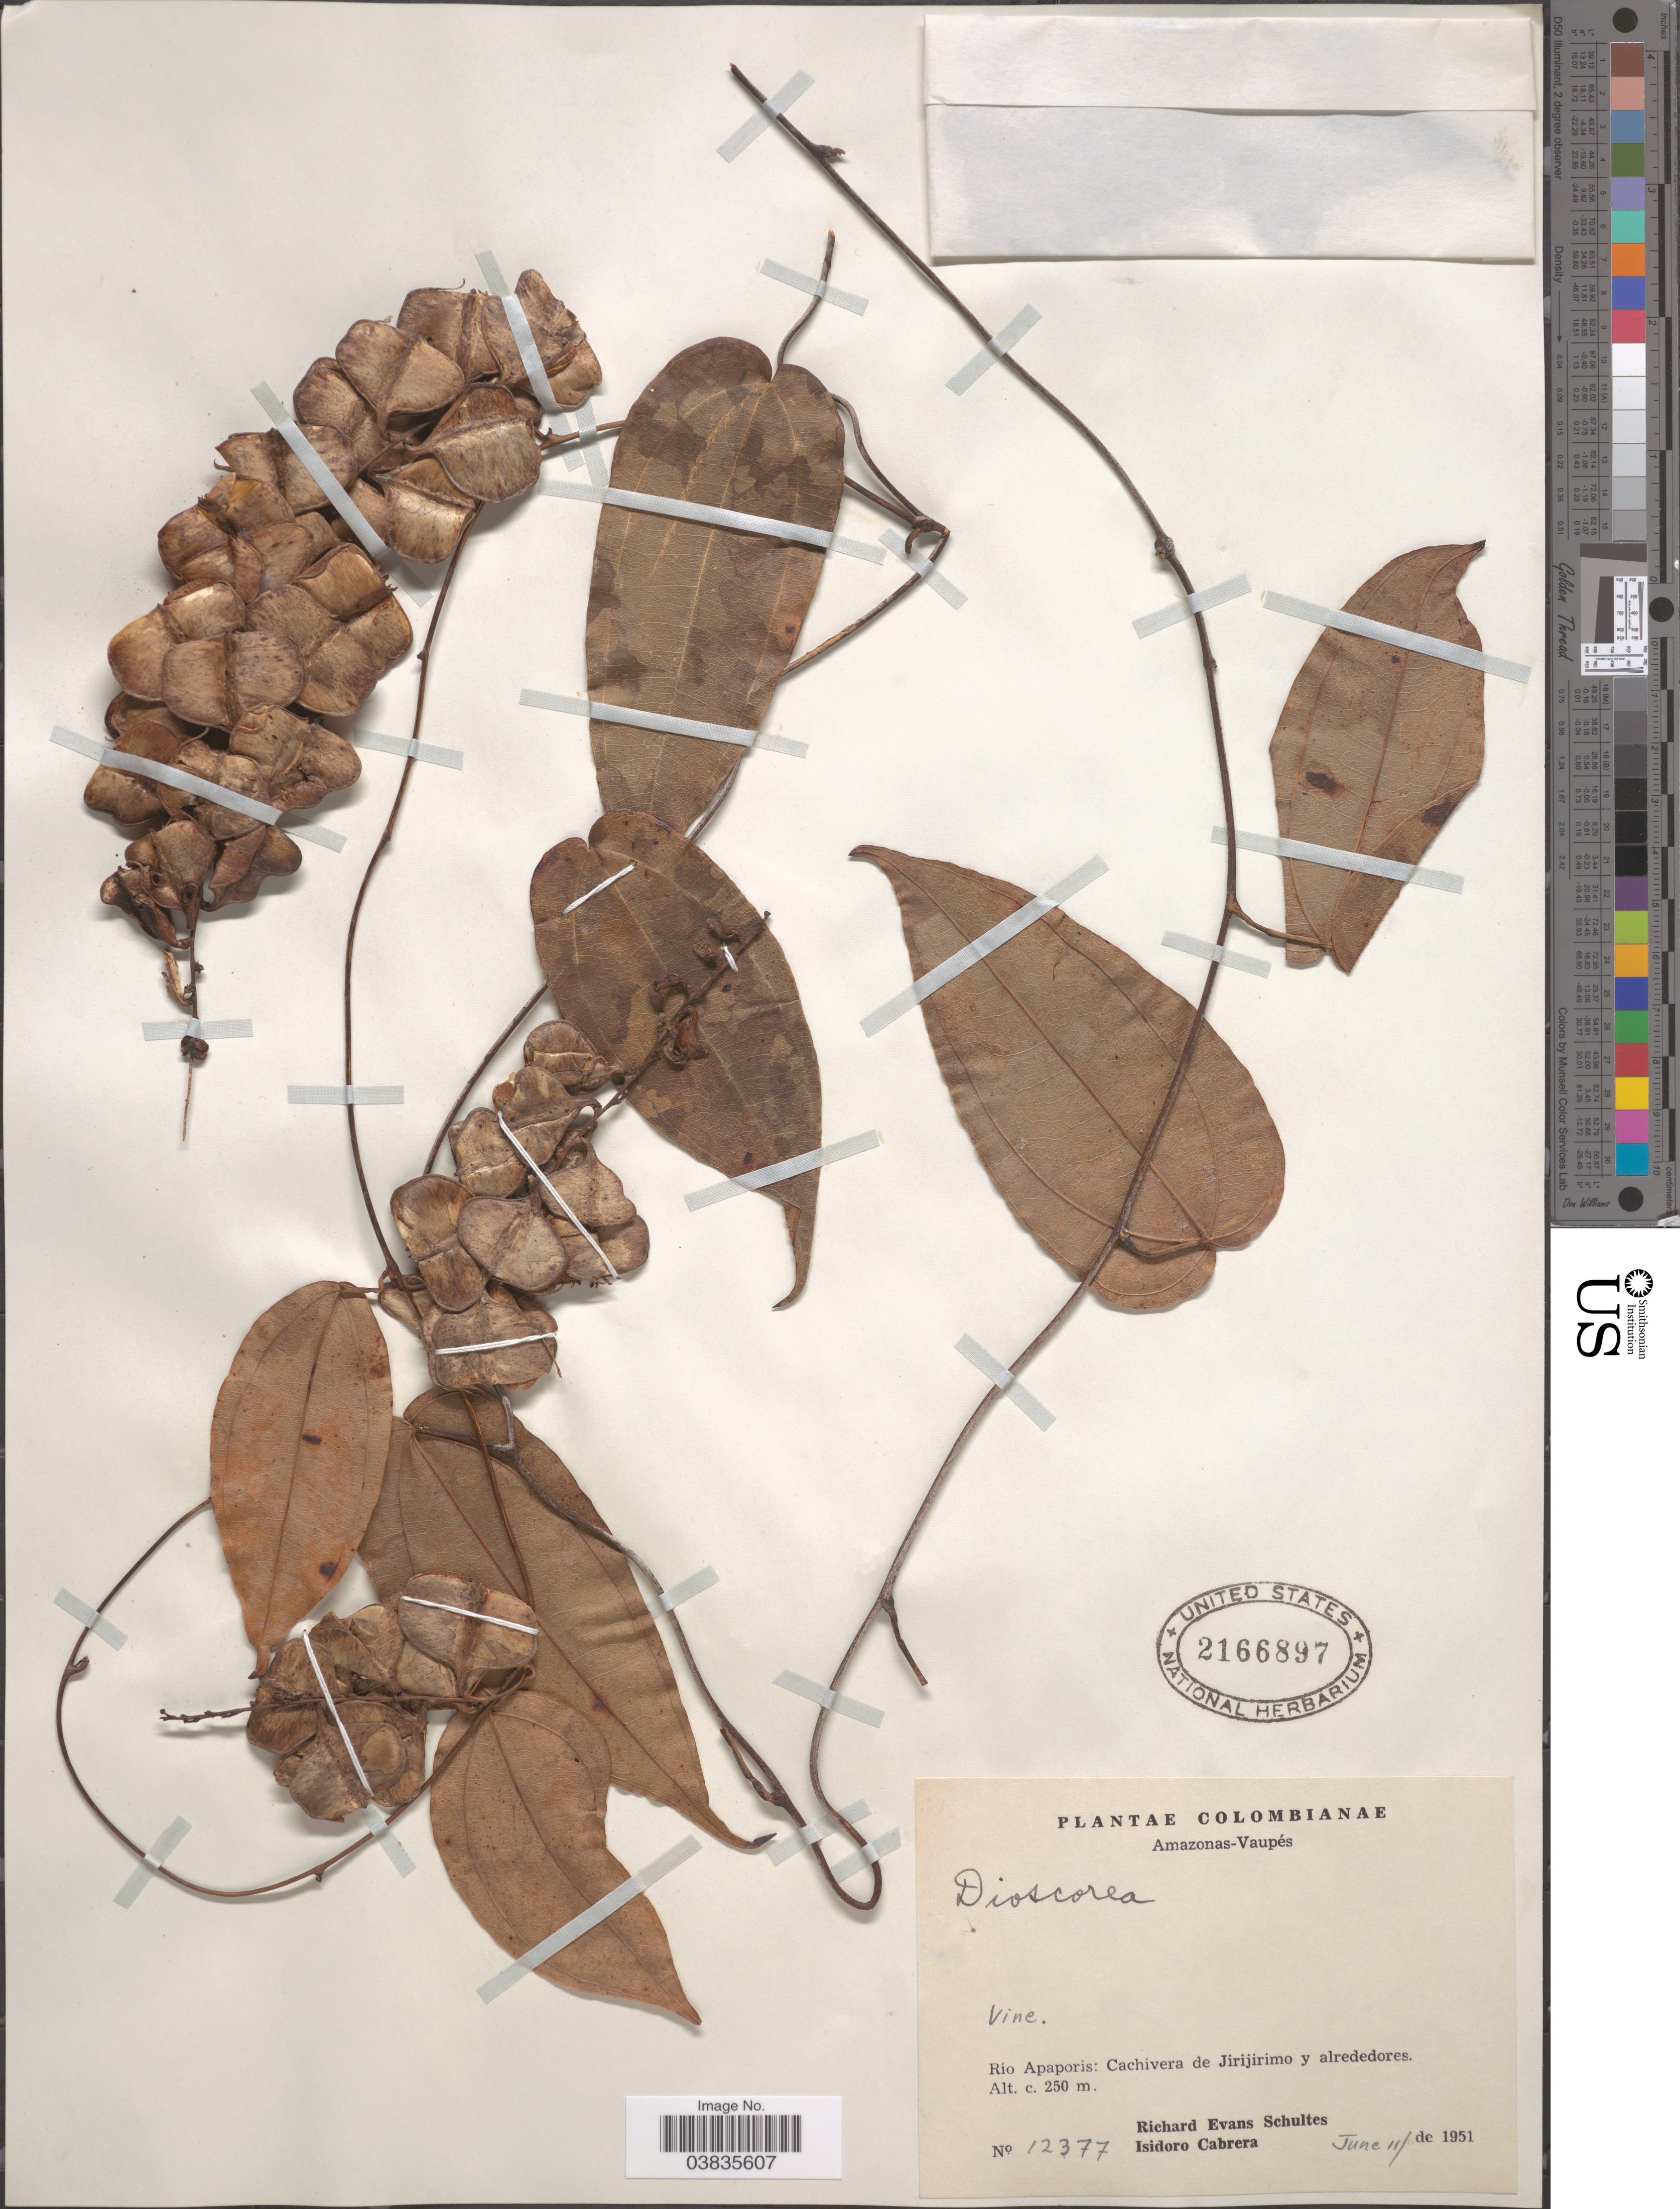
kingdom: Plantae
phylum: Tracheophyta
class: Liliopsida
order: Dioscoreales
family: Dioscoreaceae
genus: Dioscorea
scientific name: Dioscorea sp.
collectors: R. E. Schultes & I. Cabrera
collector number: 12377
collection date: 1951-06-11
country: Colombia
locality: Amazonas-Vaupés. Río Apaporis: Cachivera de Jirijirimo y alrededores.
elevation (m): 250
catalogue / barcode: US 2166897